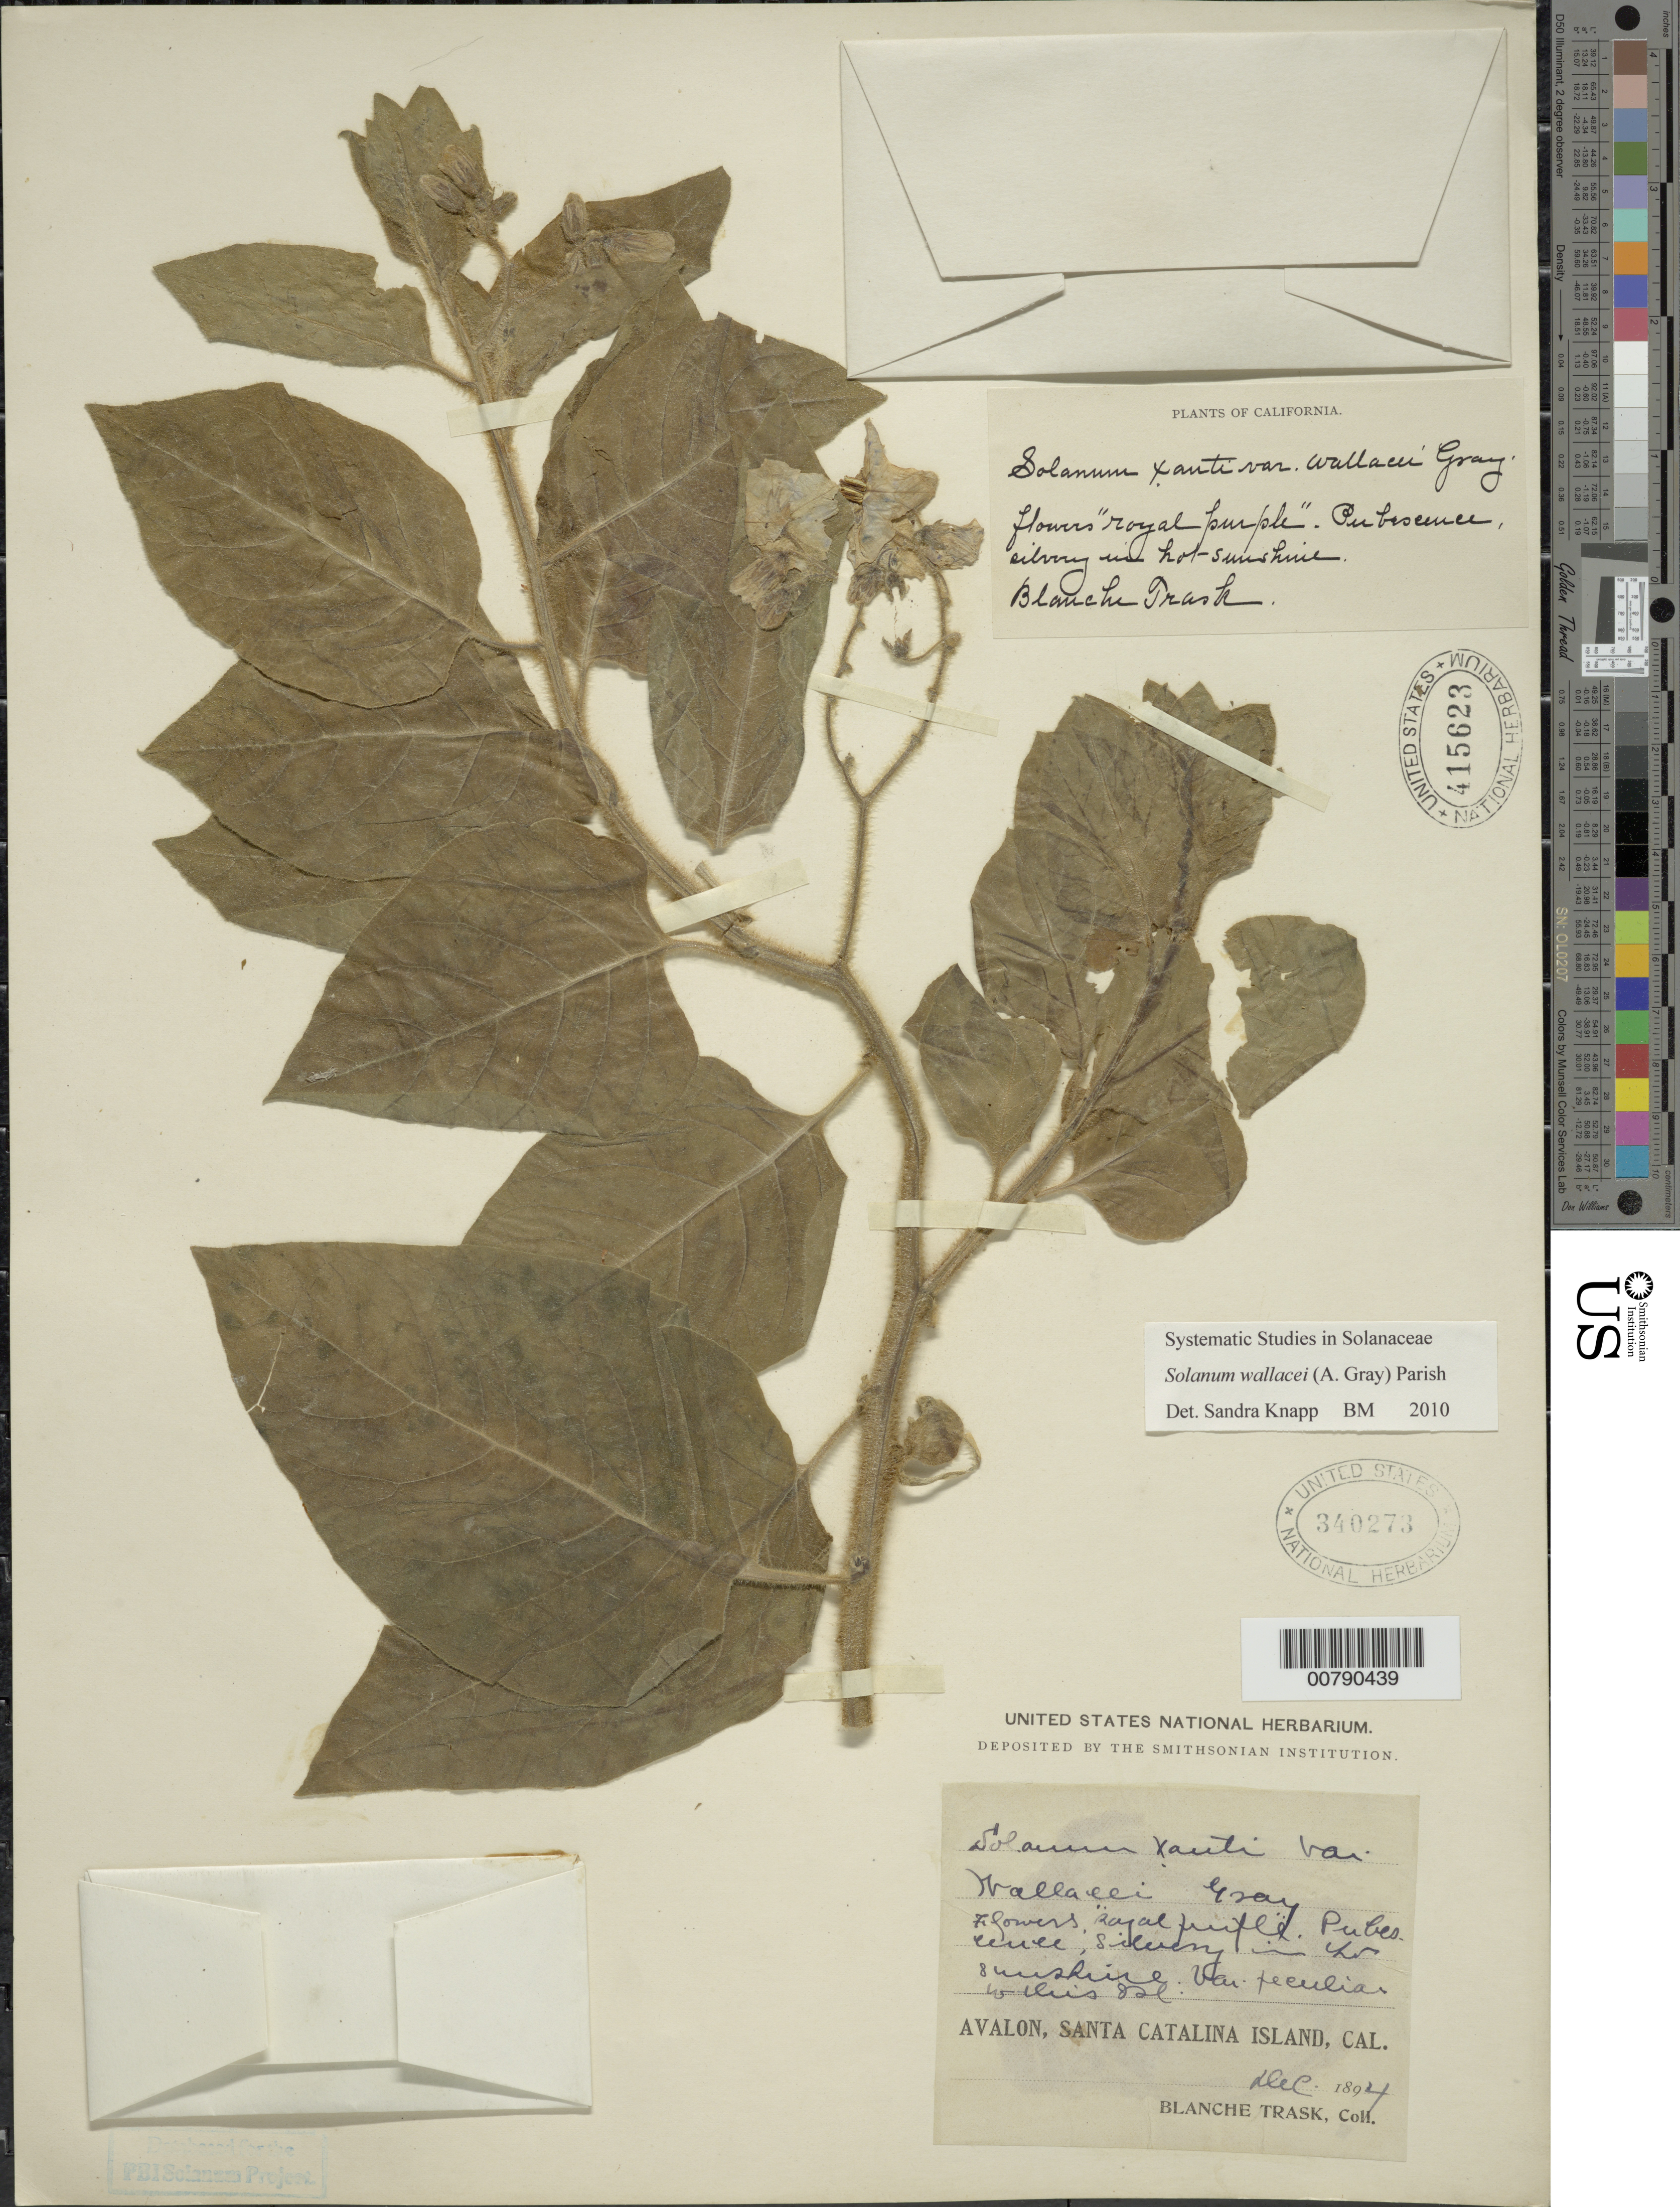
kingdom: Plantae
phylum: Tracheophyta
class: Magnoliopsida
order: Solanales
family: Solanaceae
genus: Solanum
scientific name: Solanum wallacei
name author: (A. Gray) Parish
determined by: Knapp, S. D.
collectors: B. Trask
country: United States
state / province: California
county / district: Los Angeles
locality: Avalon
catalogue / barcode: US 340273